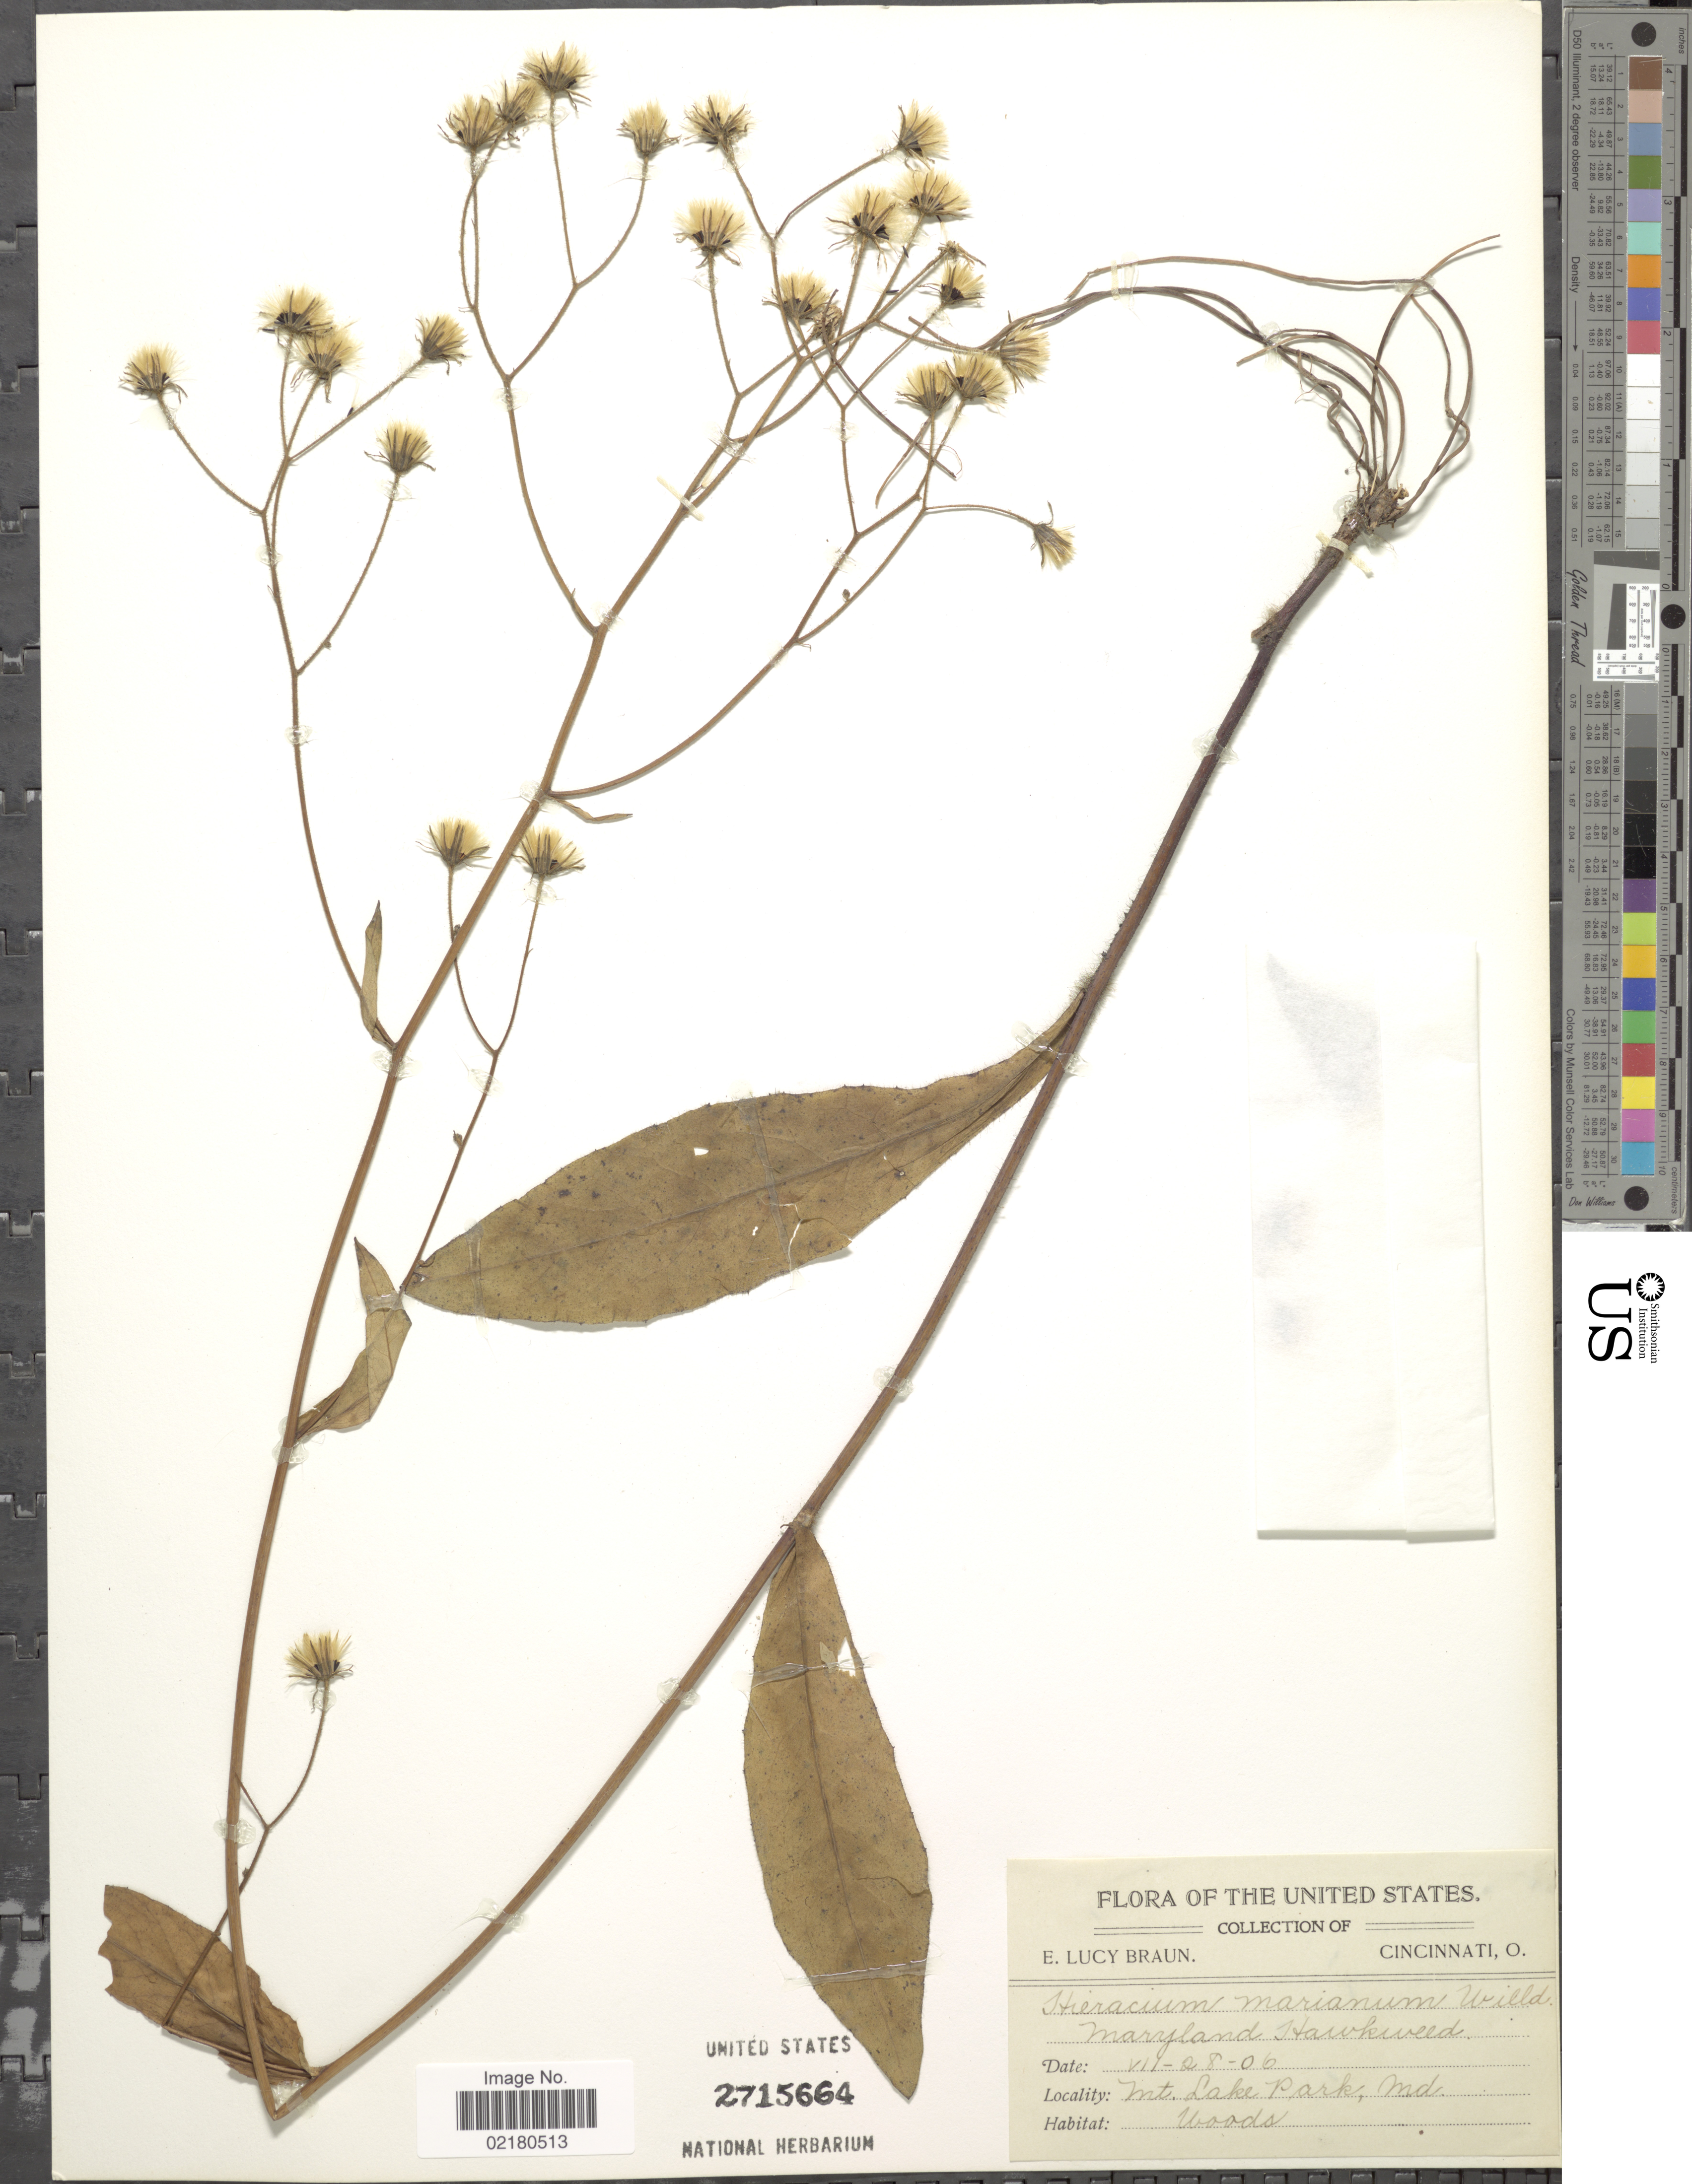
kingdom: Plantae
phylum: Tracheophyta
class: Magnoliopsida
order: Asterales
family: Asteraceae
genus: Hieracium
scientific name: Hieracium marianum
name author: Willd.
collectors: E. L. Braun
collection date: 1906-07-28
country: United States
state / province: Maryland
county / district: Garrett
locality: Mt. Lake Park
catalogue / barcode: US 2715664